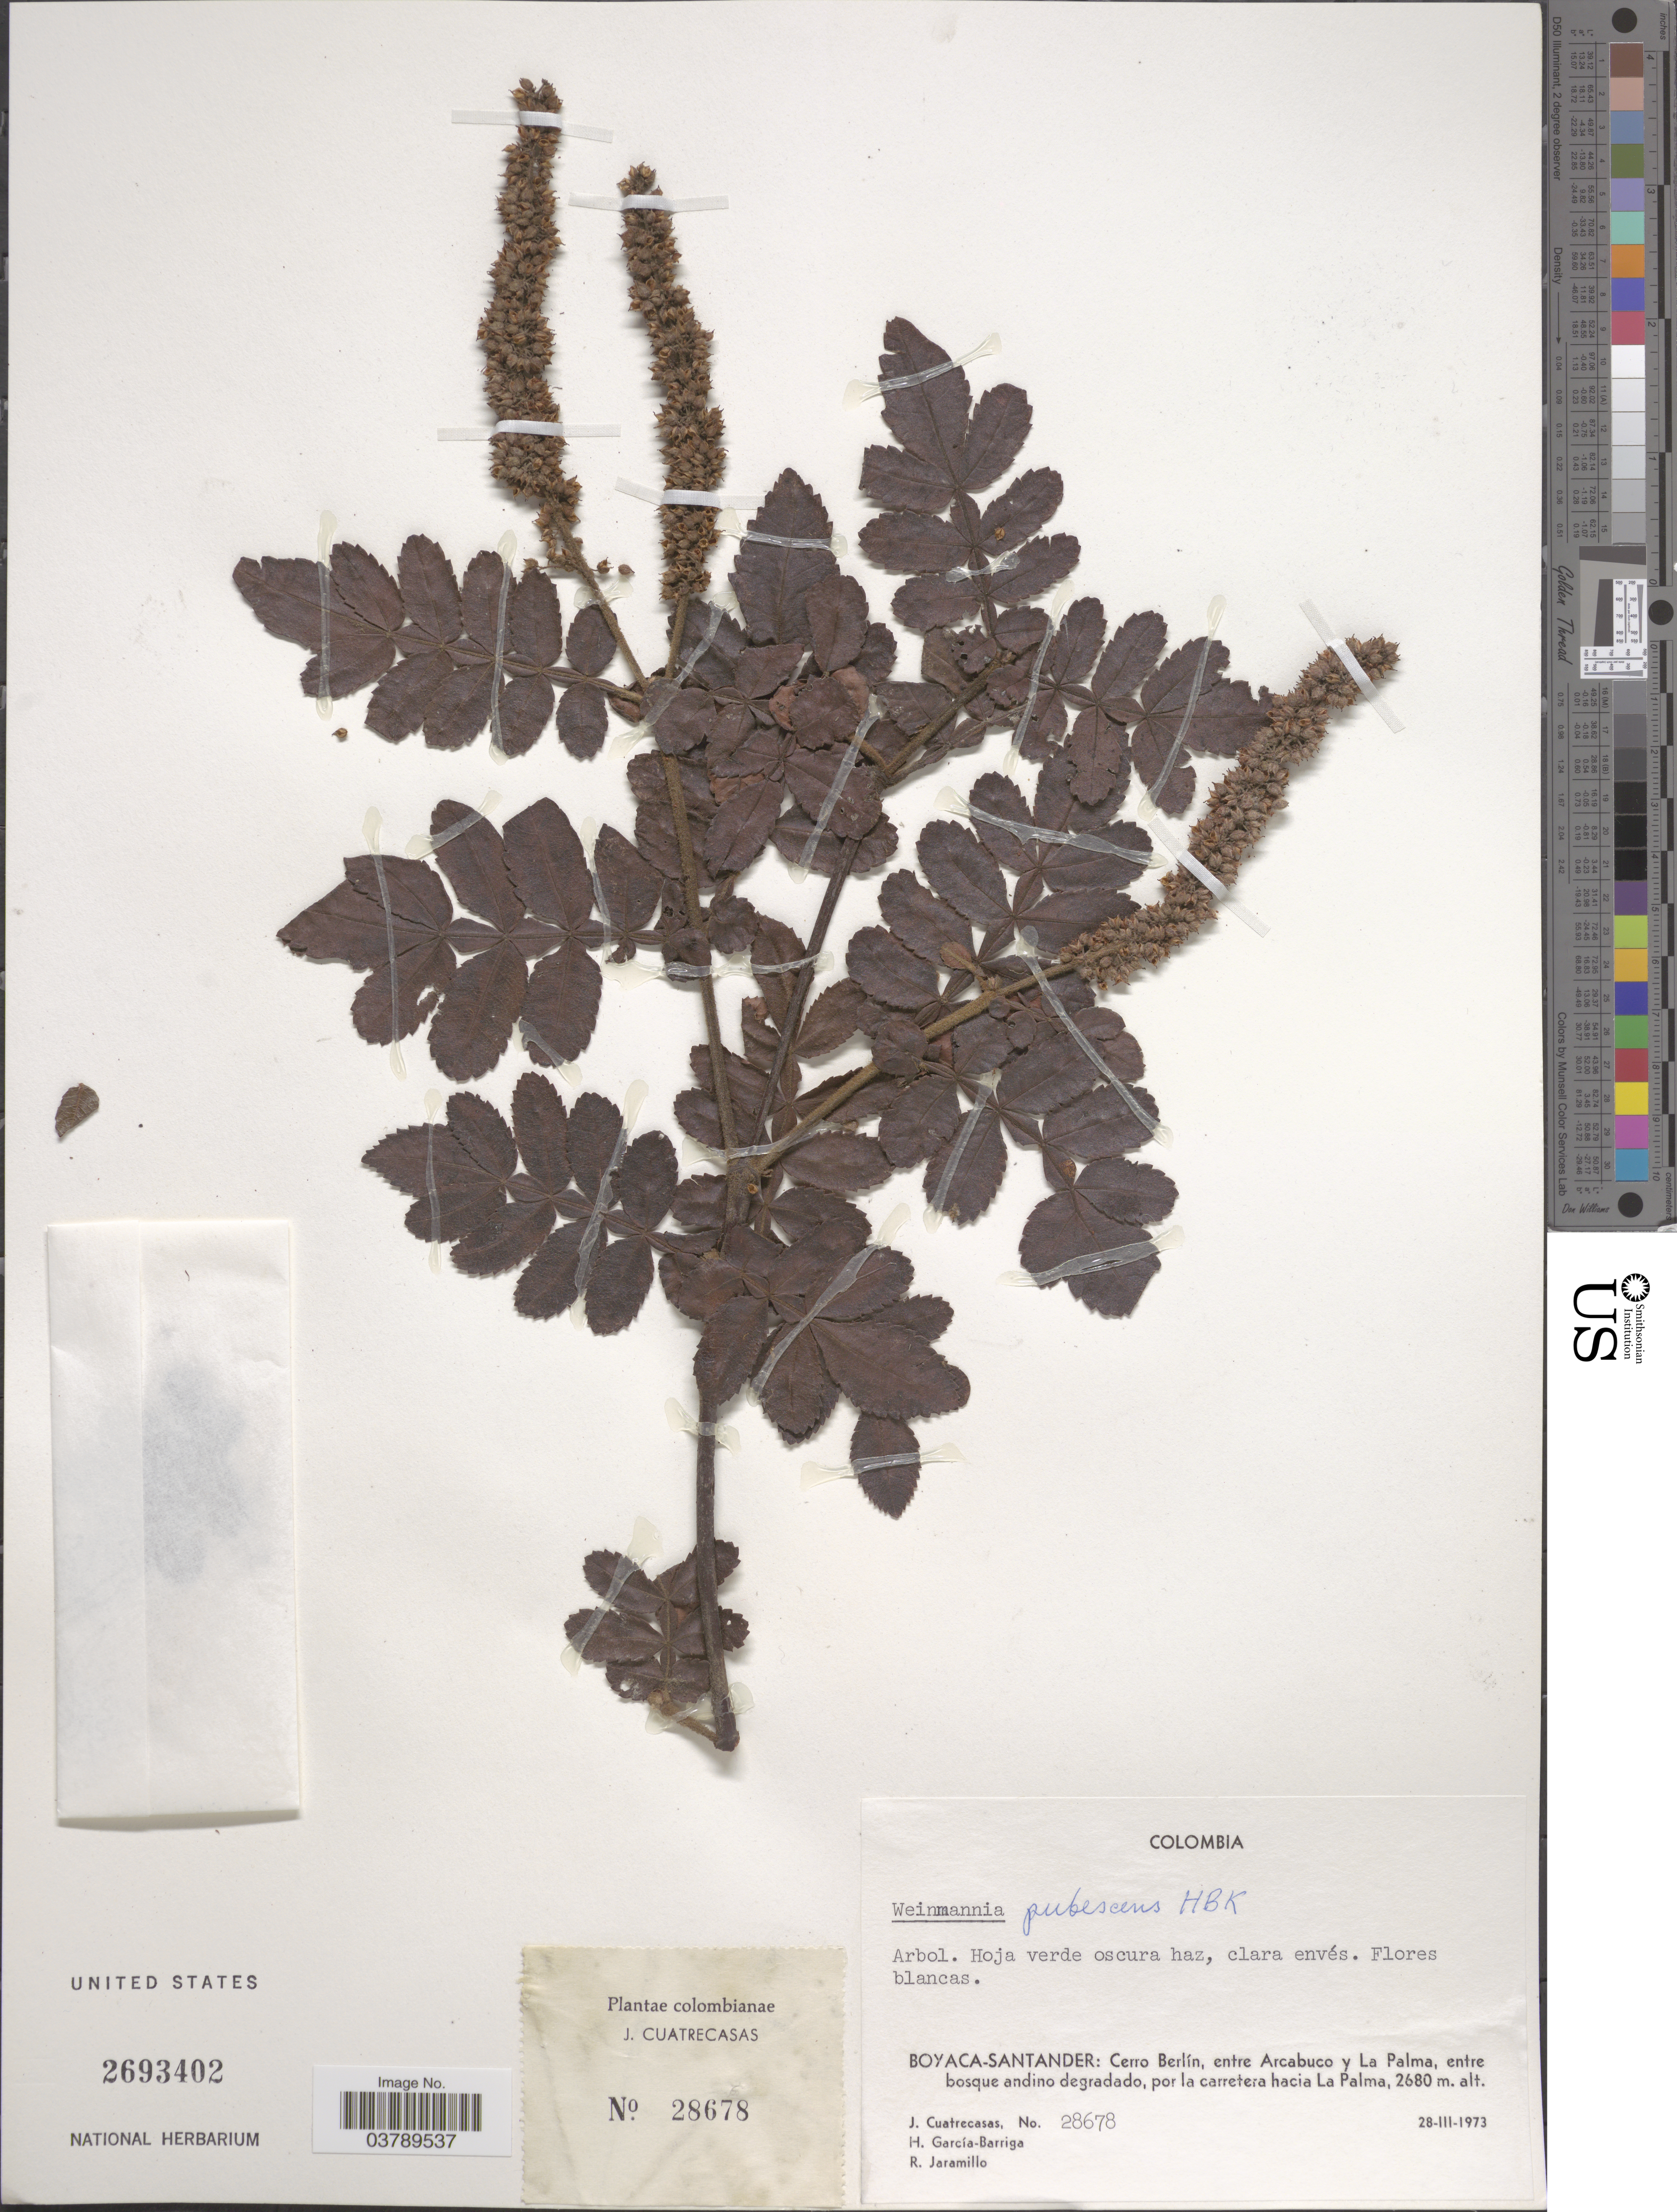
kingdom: Plantae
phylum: Tracheophyta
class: Magnoliopsida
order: Oxalidales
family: Cunoniaceae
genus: Weinmannia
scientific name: Weinmannia pubescens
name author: Kunth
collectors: J. Cuatrecasas, H. García Barriga & R. Jaramillo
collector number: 28678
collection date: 1973-03-28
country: Colombia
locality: Boyaca-Santander: Cerro Berlín, entre Arcabuco y La Palma, entre bosque andino degradado, por la carretera hacia La Palma.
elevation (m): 2680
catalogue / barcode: US 2693402